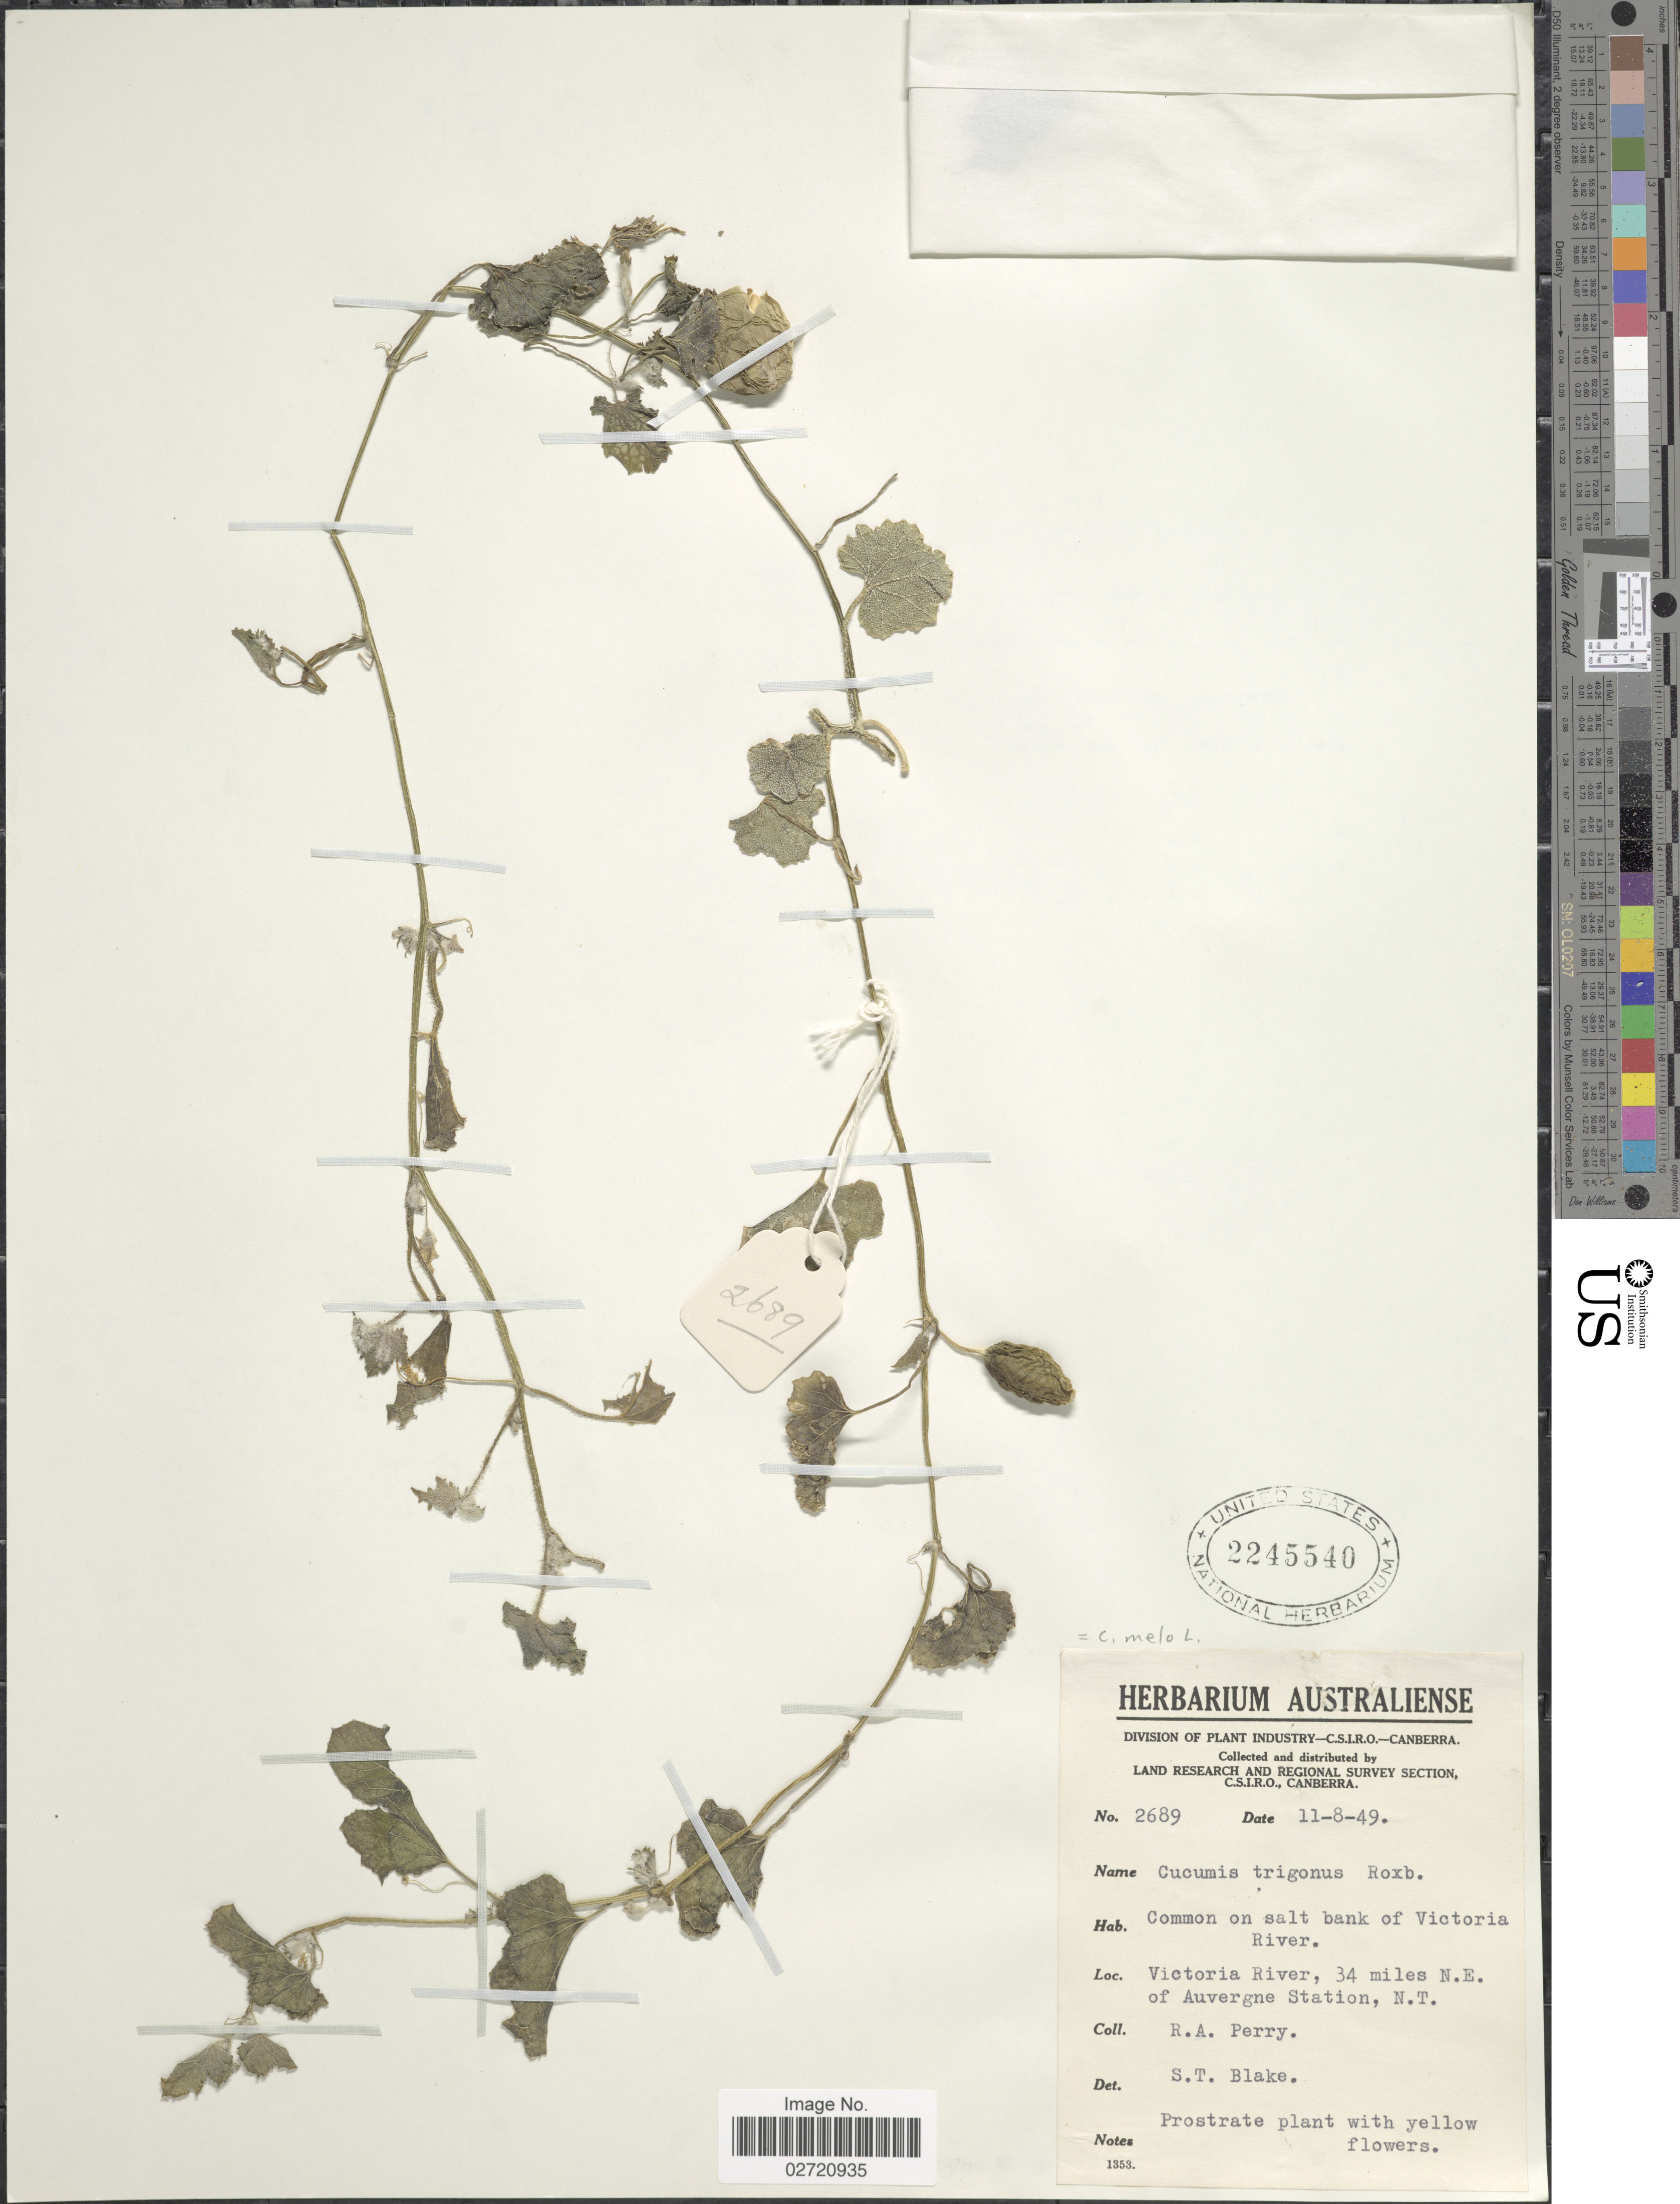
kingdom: Plantae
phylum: Tracheophyta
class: Magnoliopsida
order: Cucurbitales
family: Cucurbitaceae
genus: Cucumis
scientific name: Cucumis melo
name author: L.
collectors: Perry, R. A.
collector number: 2689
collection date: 1949-08-11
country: Australia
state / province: Northern Territory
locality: Victoria River, 34 miles N.E. of Auvergne Station, N. T. Bank of Victoria River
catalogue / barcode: US 2245540